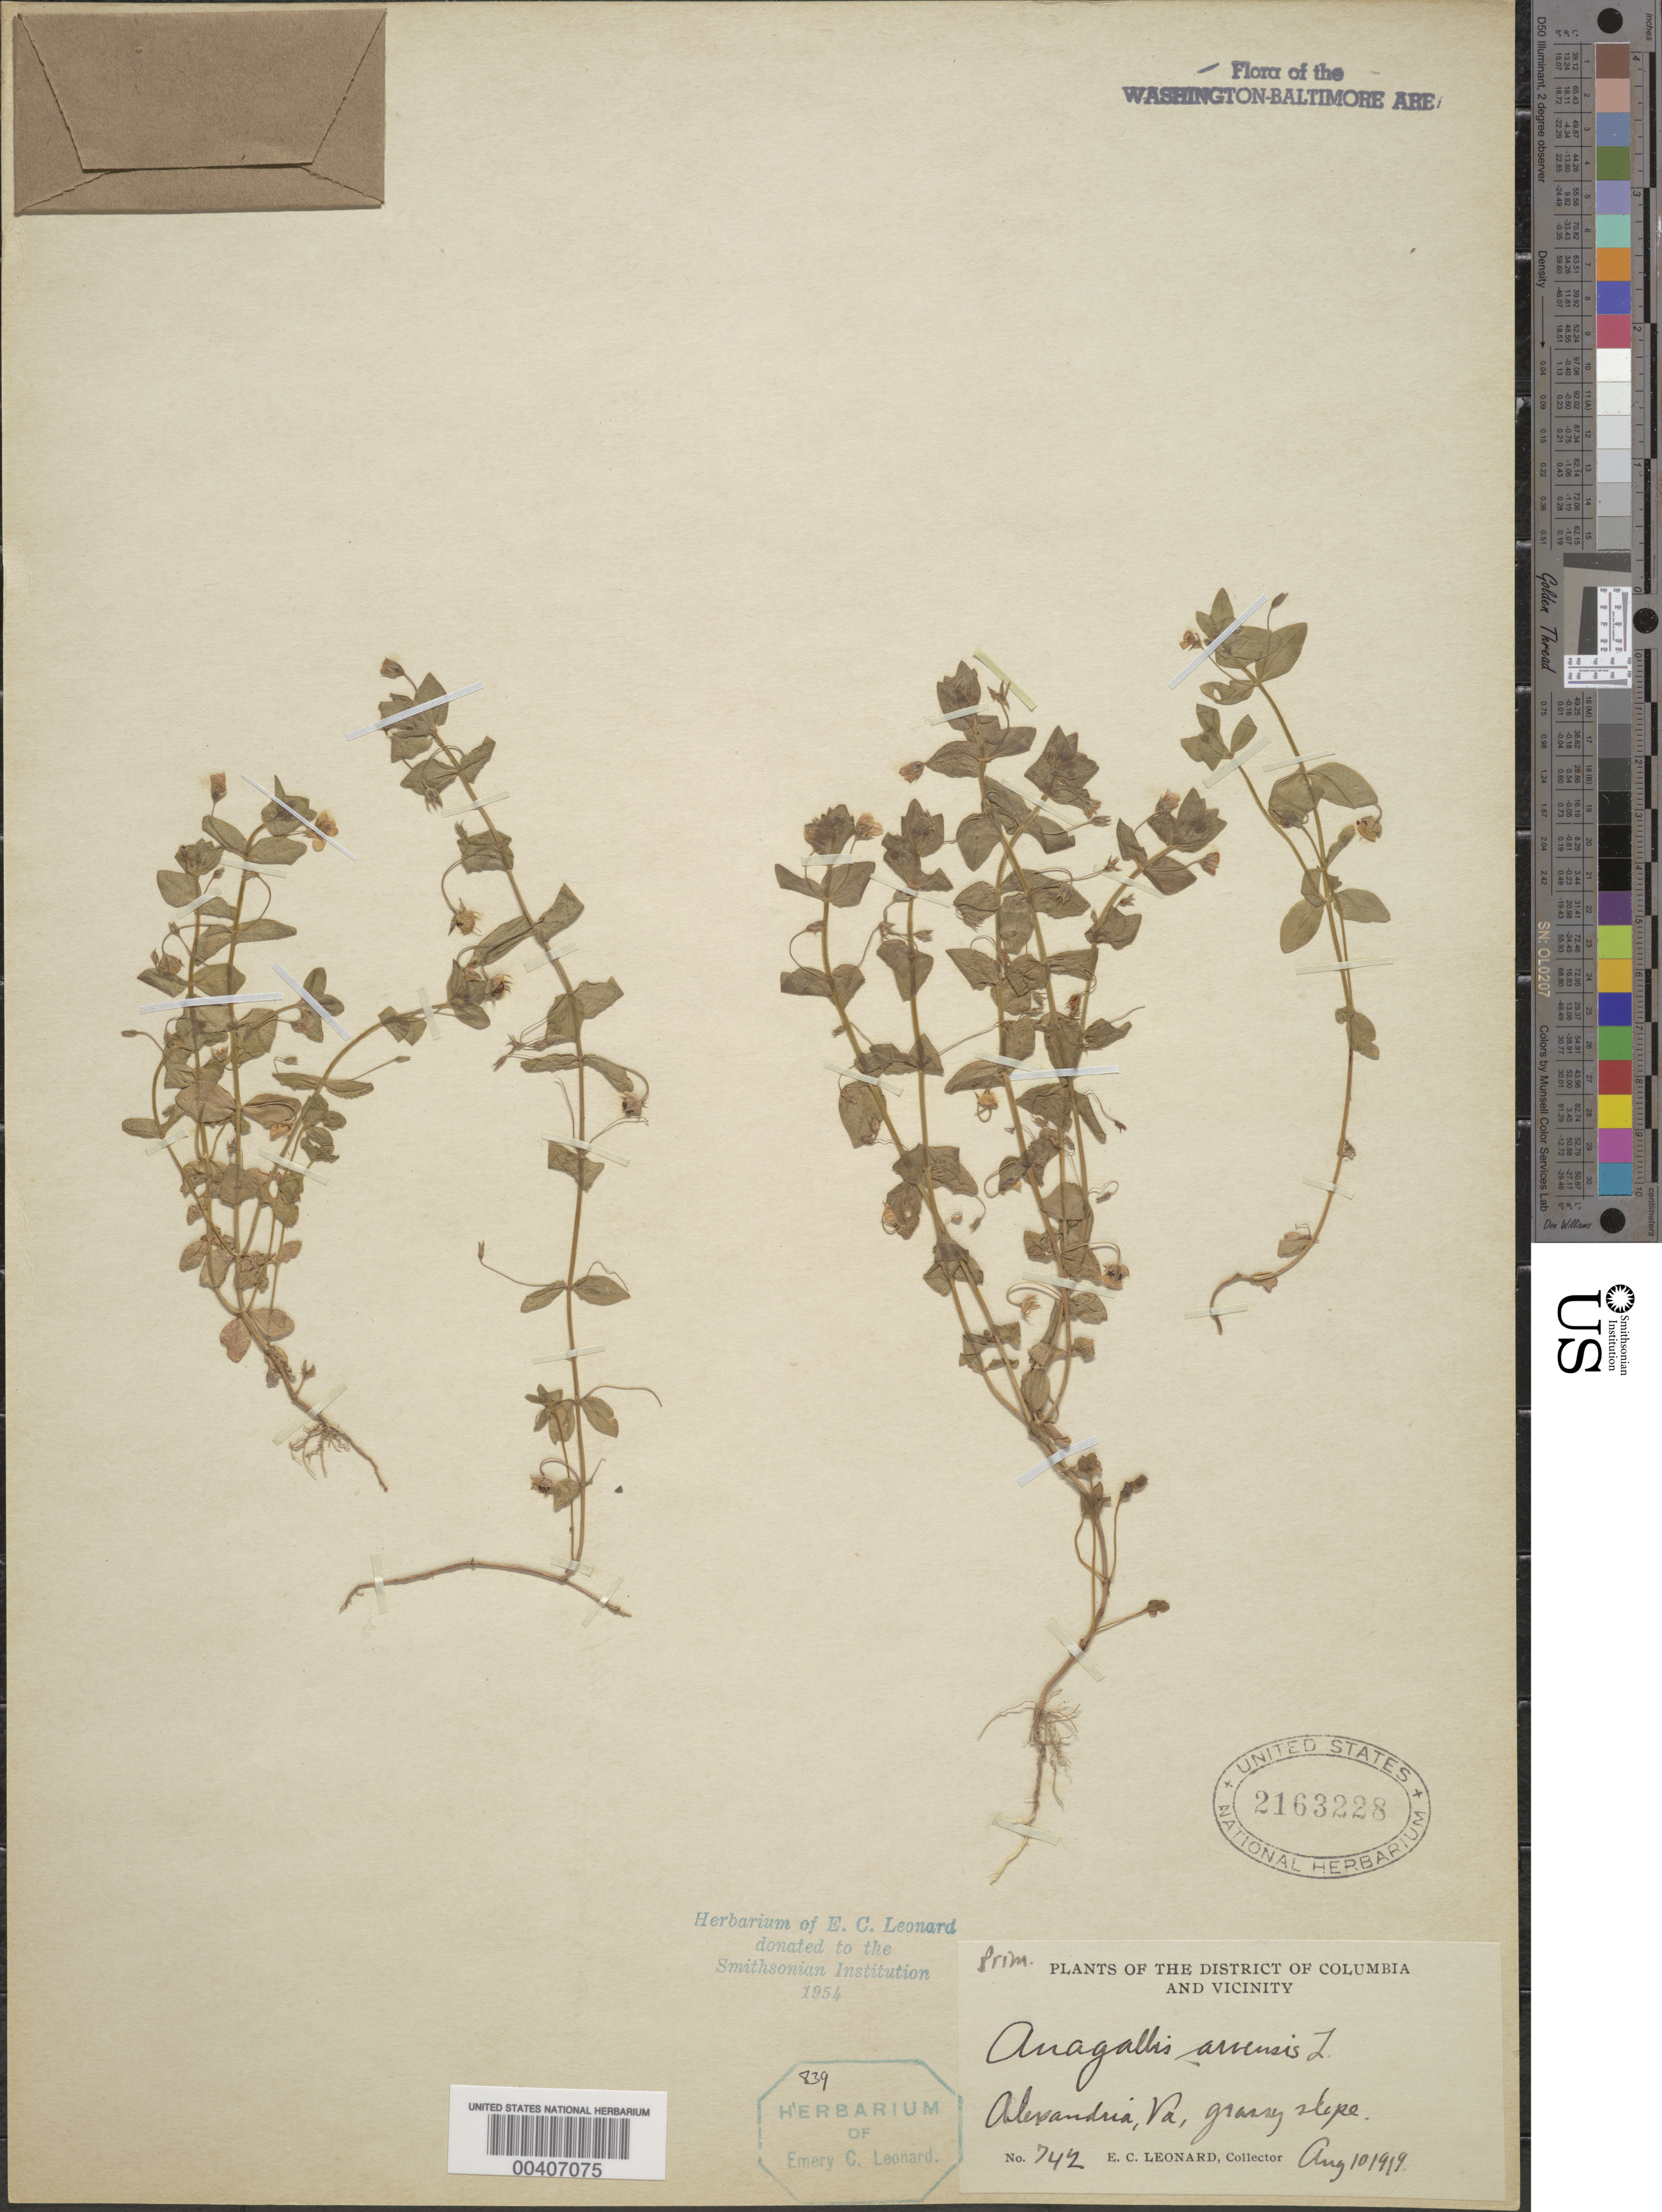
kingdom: Plantae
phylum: Tracheophyta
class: Magnoliopsida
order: Ericales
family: Primulaceae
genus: Anagallis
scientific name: Anagallis arvensis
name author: L.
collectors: E. C. Leonard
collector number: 742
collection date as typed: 10 Aug 1919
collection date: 1919-08-10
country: United States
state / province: Virginia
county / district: City of Alexandria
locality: Alexandria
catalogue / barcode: US 2163228